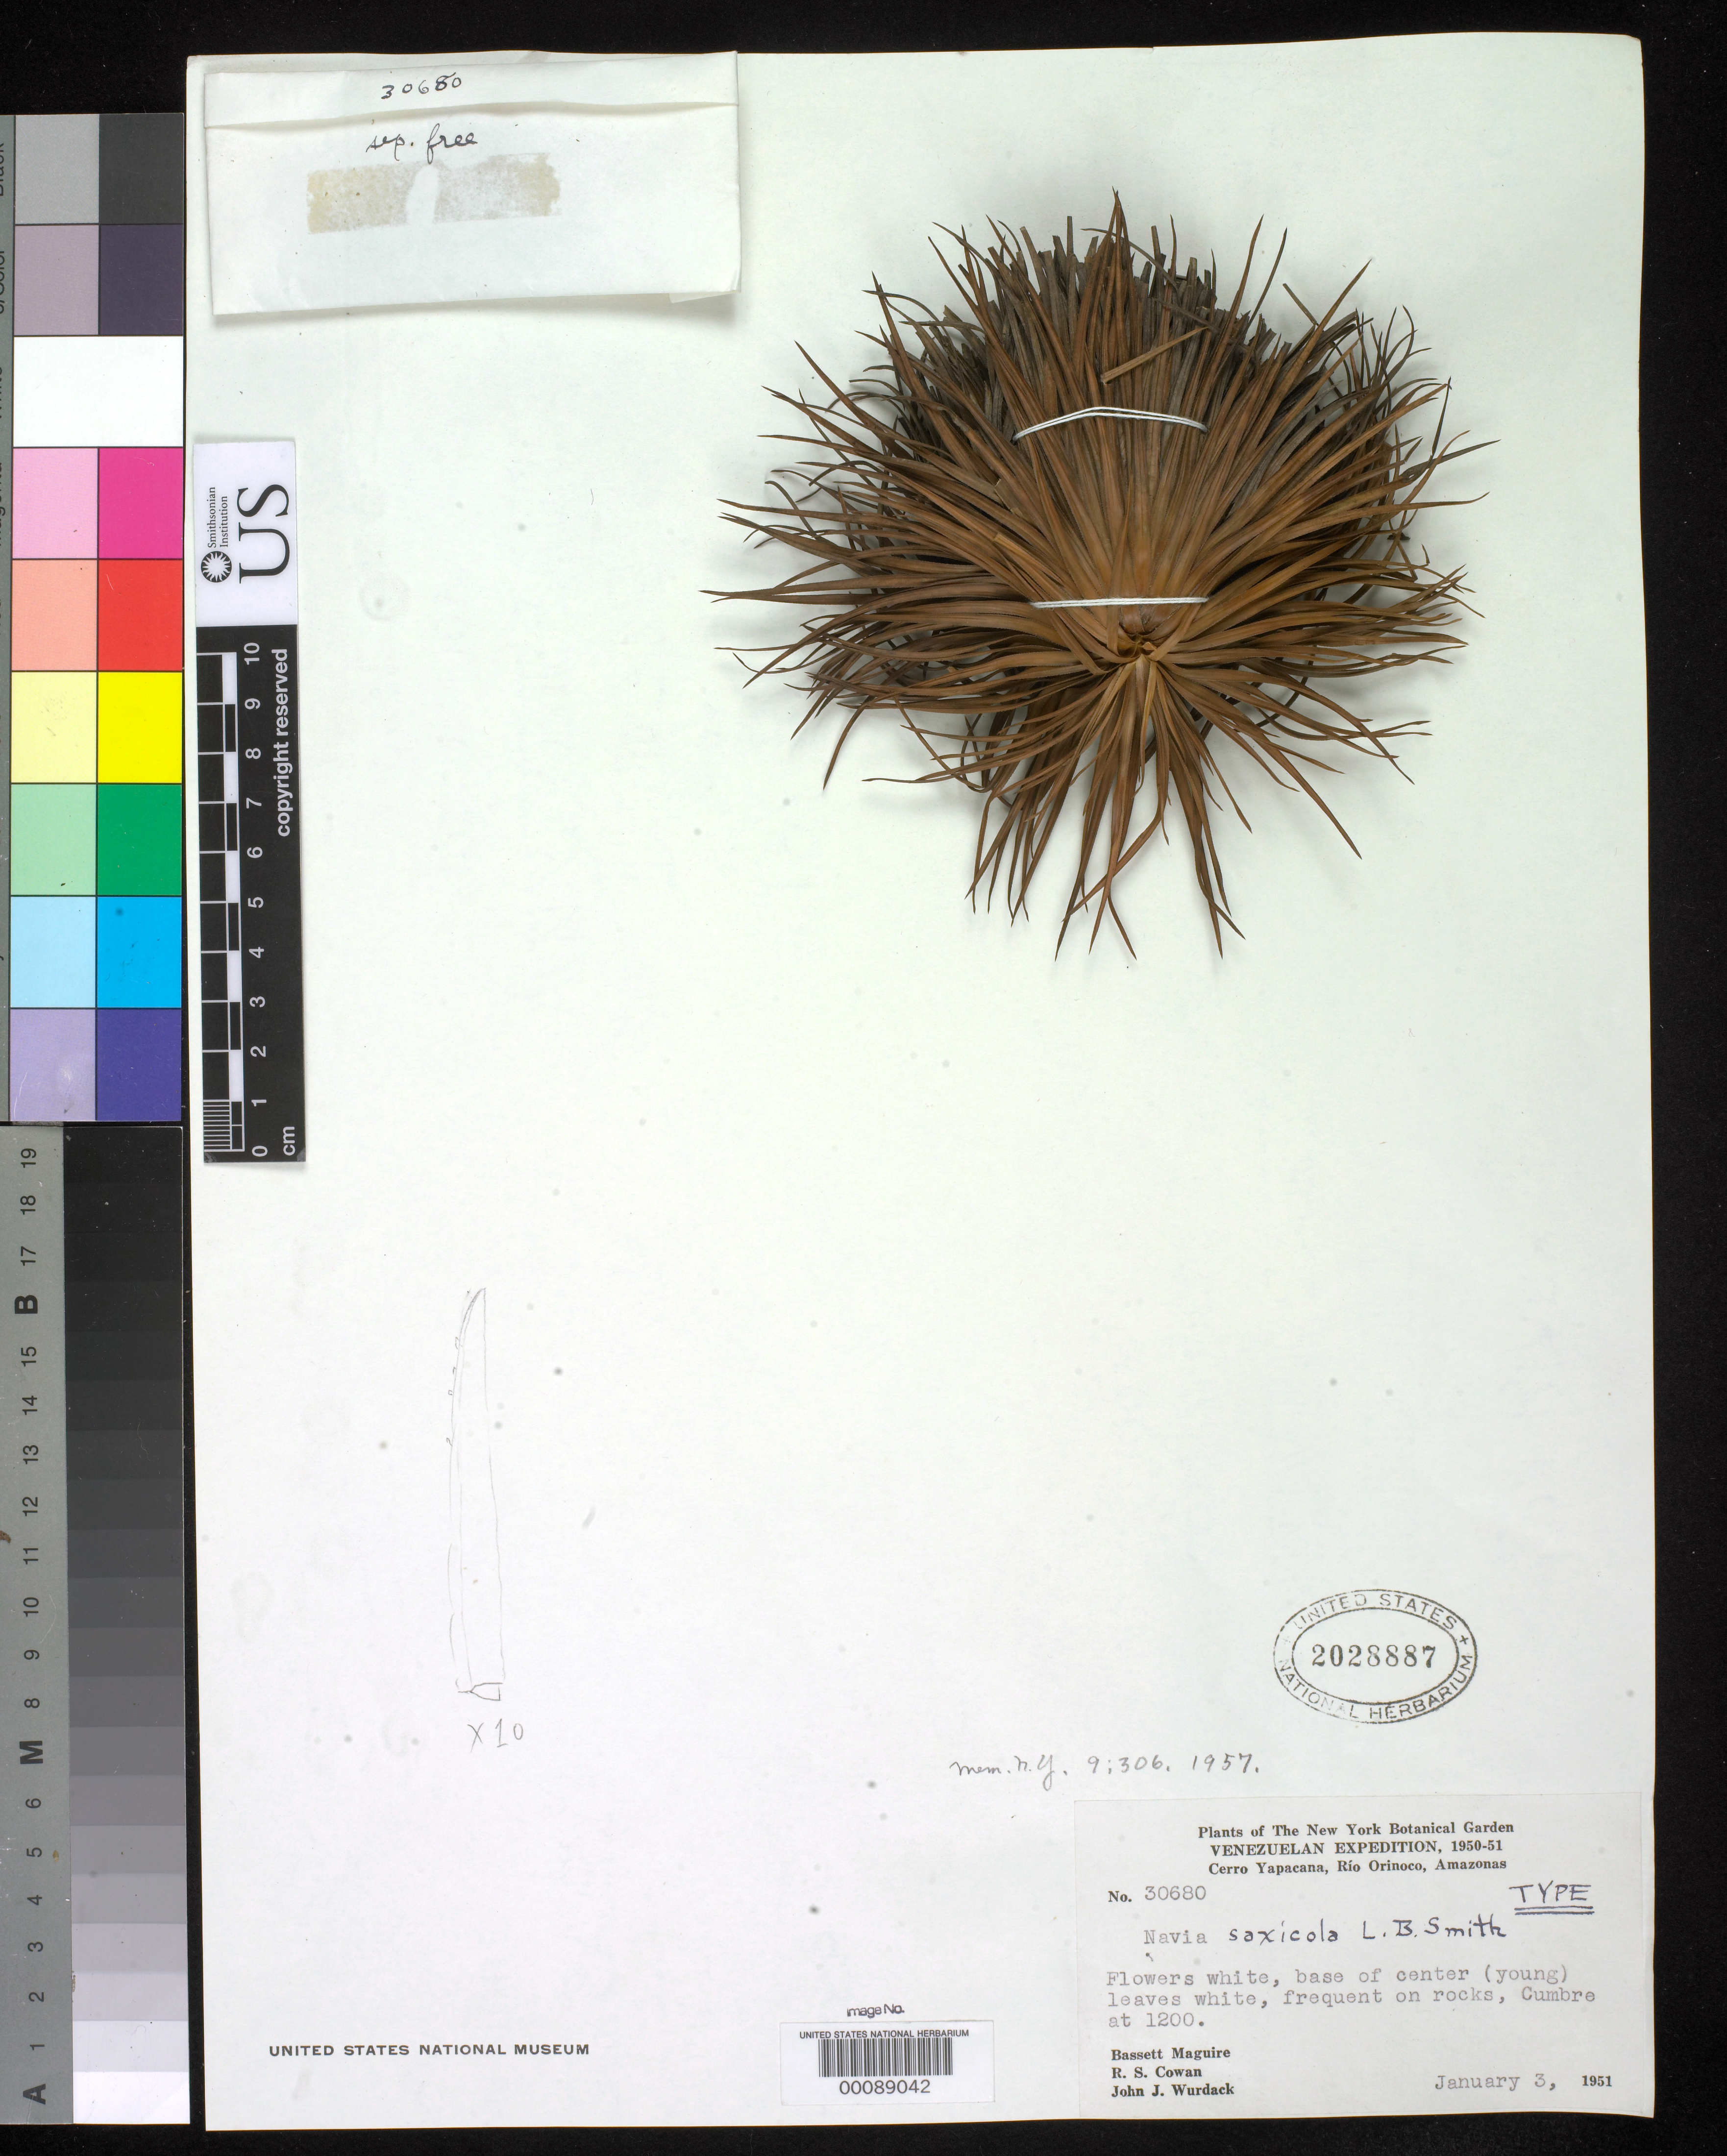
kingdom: Plantae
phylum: Tracheophyta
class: Liliopsida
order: Poales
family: Bromeliaceae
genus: Navia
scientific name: Navia saxicola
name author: L.B. Sm.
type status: Holotype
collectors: B. Maguire, R. S. Cowan & J. J. Wurdack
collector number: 30680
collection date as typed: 03 Jan 1951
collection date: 1951-01-03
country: Venezuela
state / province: Amazonas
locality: Cerro Yapacana, Rio Orinoco, Cumbre.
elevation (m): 1200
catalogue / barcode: US 2028887